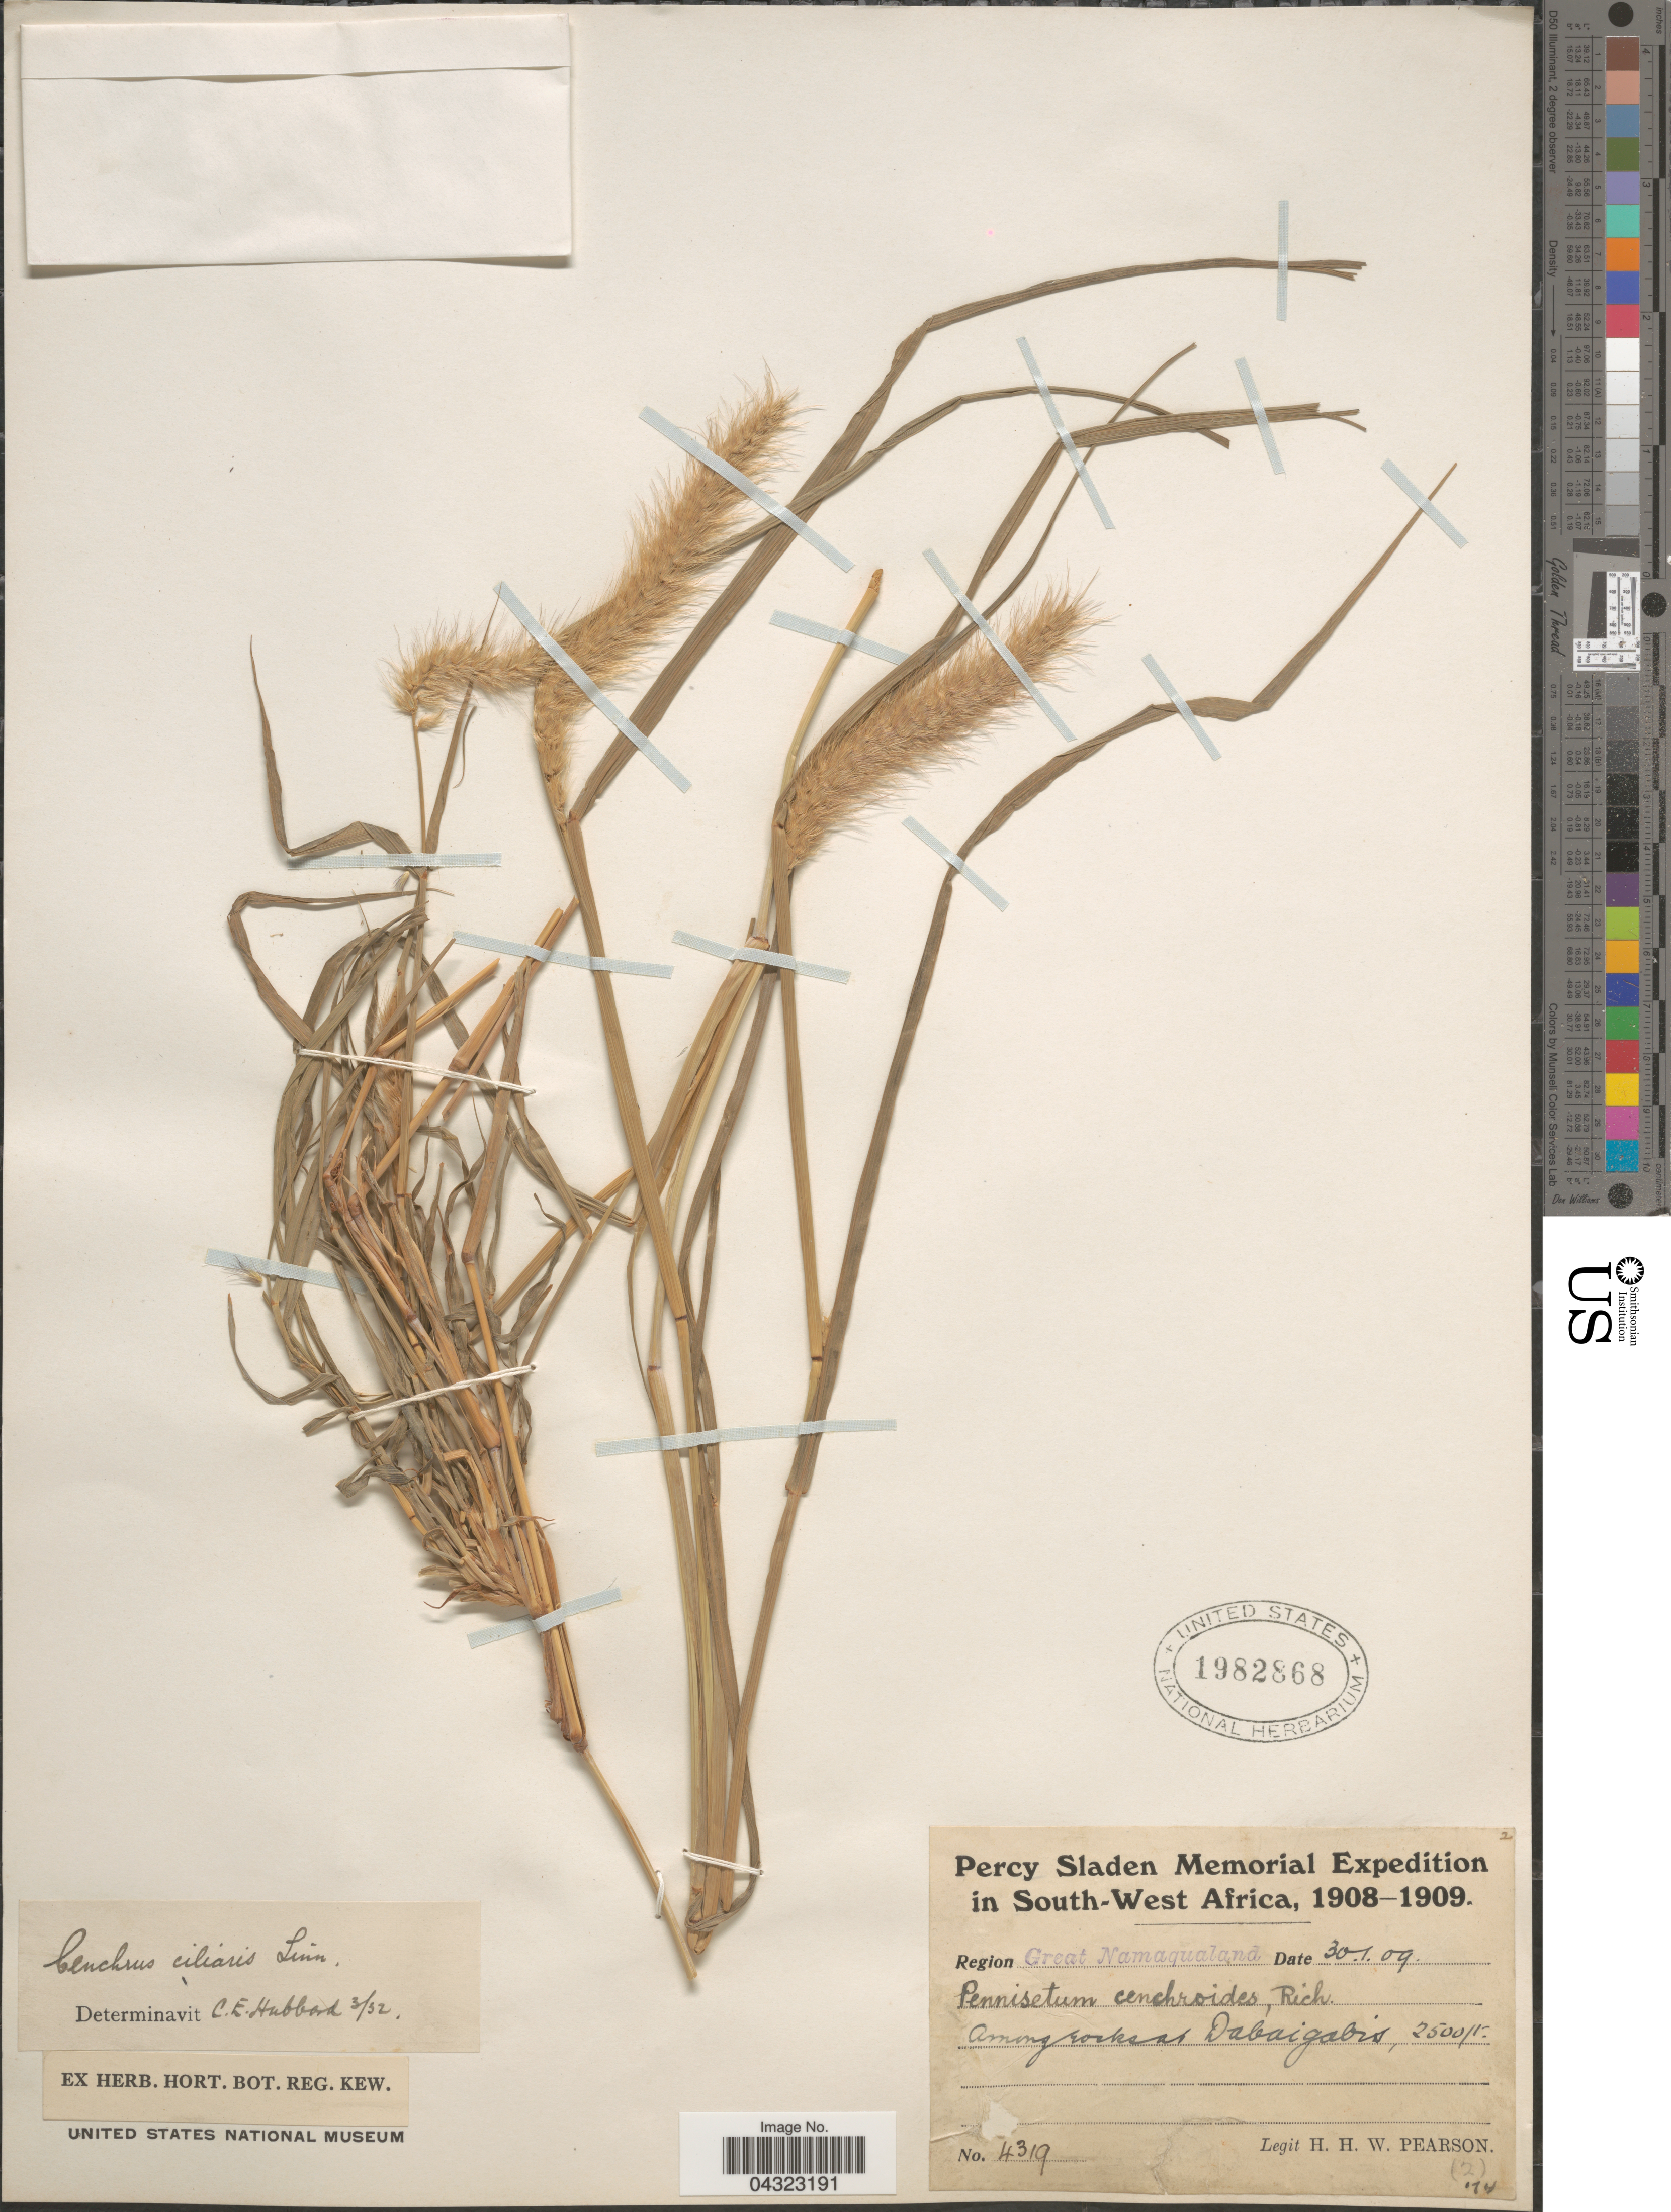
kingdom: Plantae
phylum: Tracheophyta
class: Liliopsida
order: Poales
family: Poaceae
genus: Cenchrus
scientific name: Cenchrus ciliaris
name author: L.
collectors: H. H. W. Pearson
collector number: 4319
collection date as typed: Transcribed d/m/y: 30/1/9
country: Namibia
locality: Percy Sladen Memorial Expedition in South-West Africa, 1908-1909. Region Great Namaqualand. Among rocks at Dabaigabis.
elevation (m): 762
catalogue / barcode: US 1982868